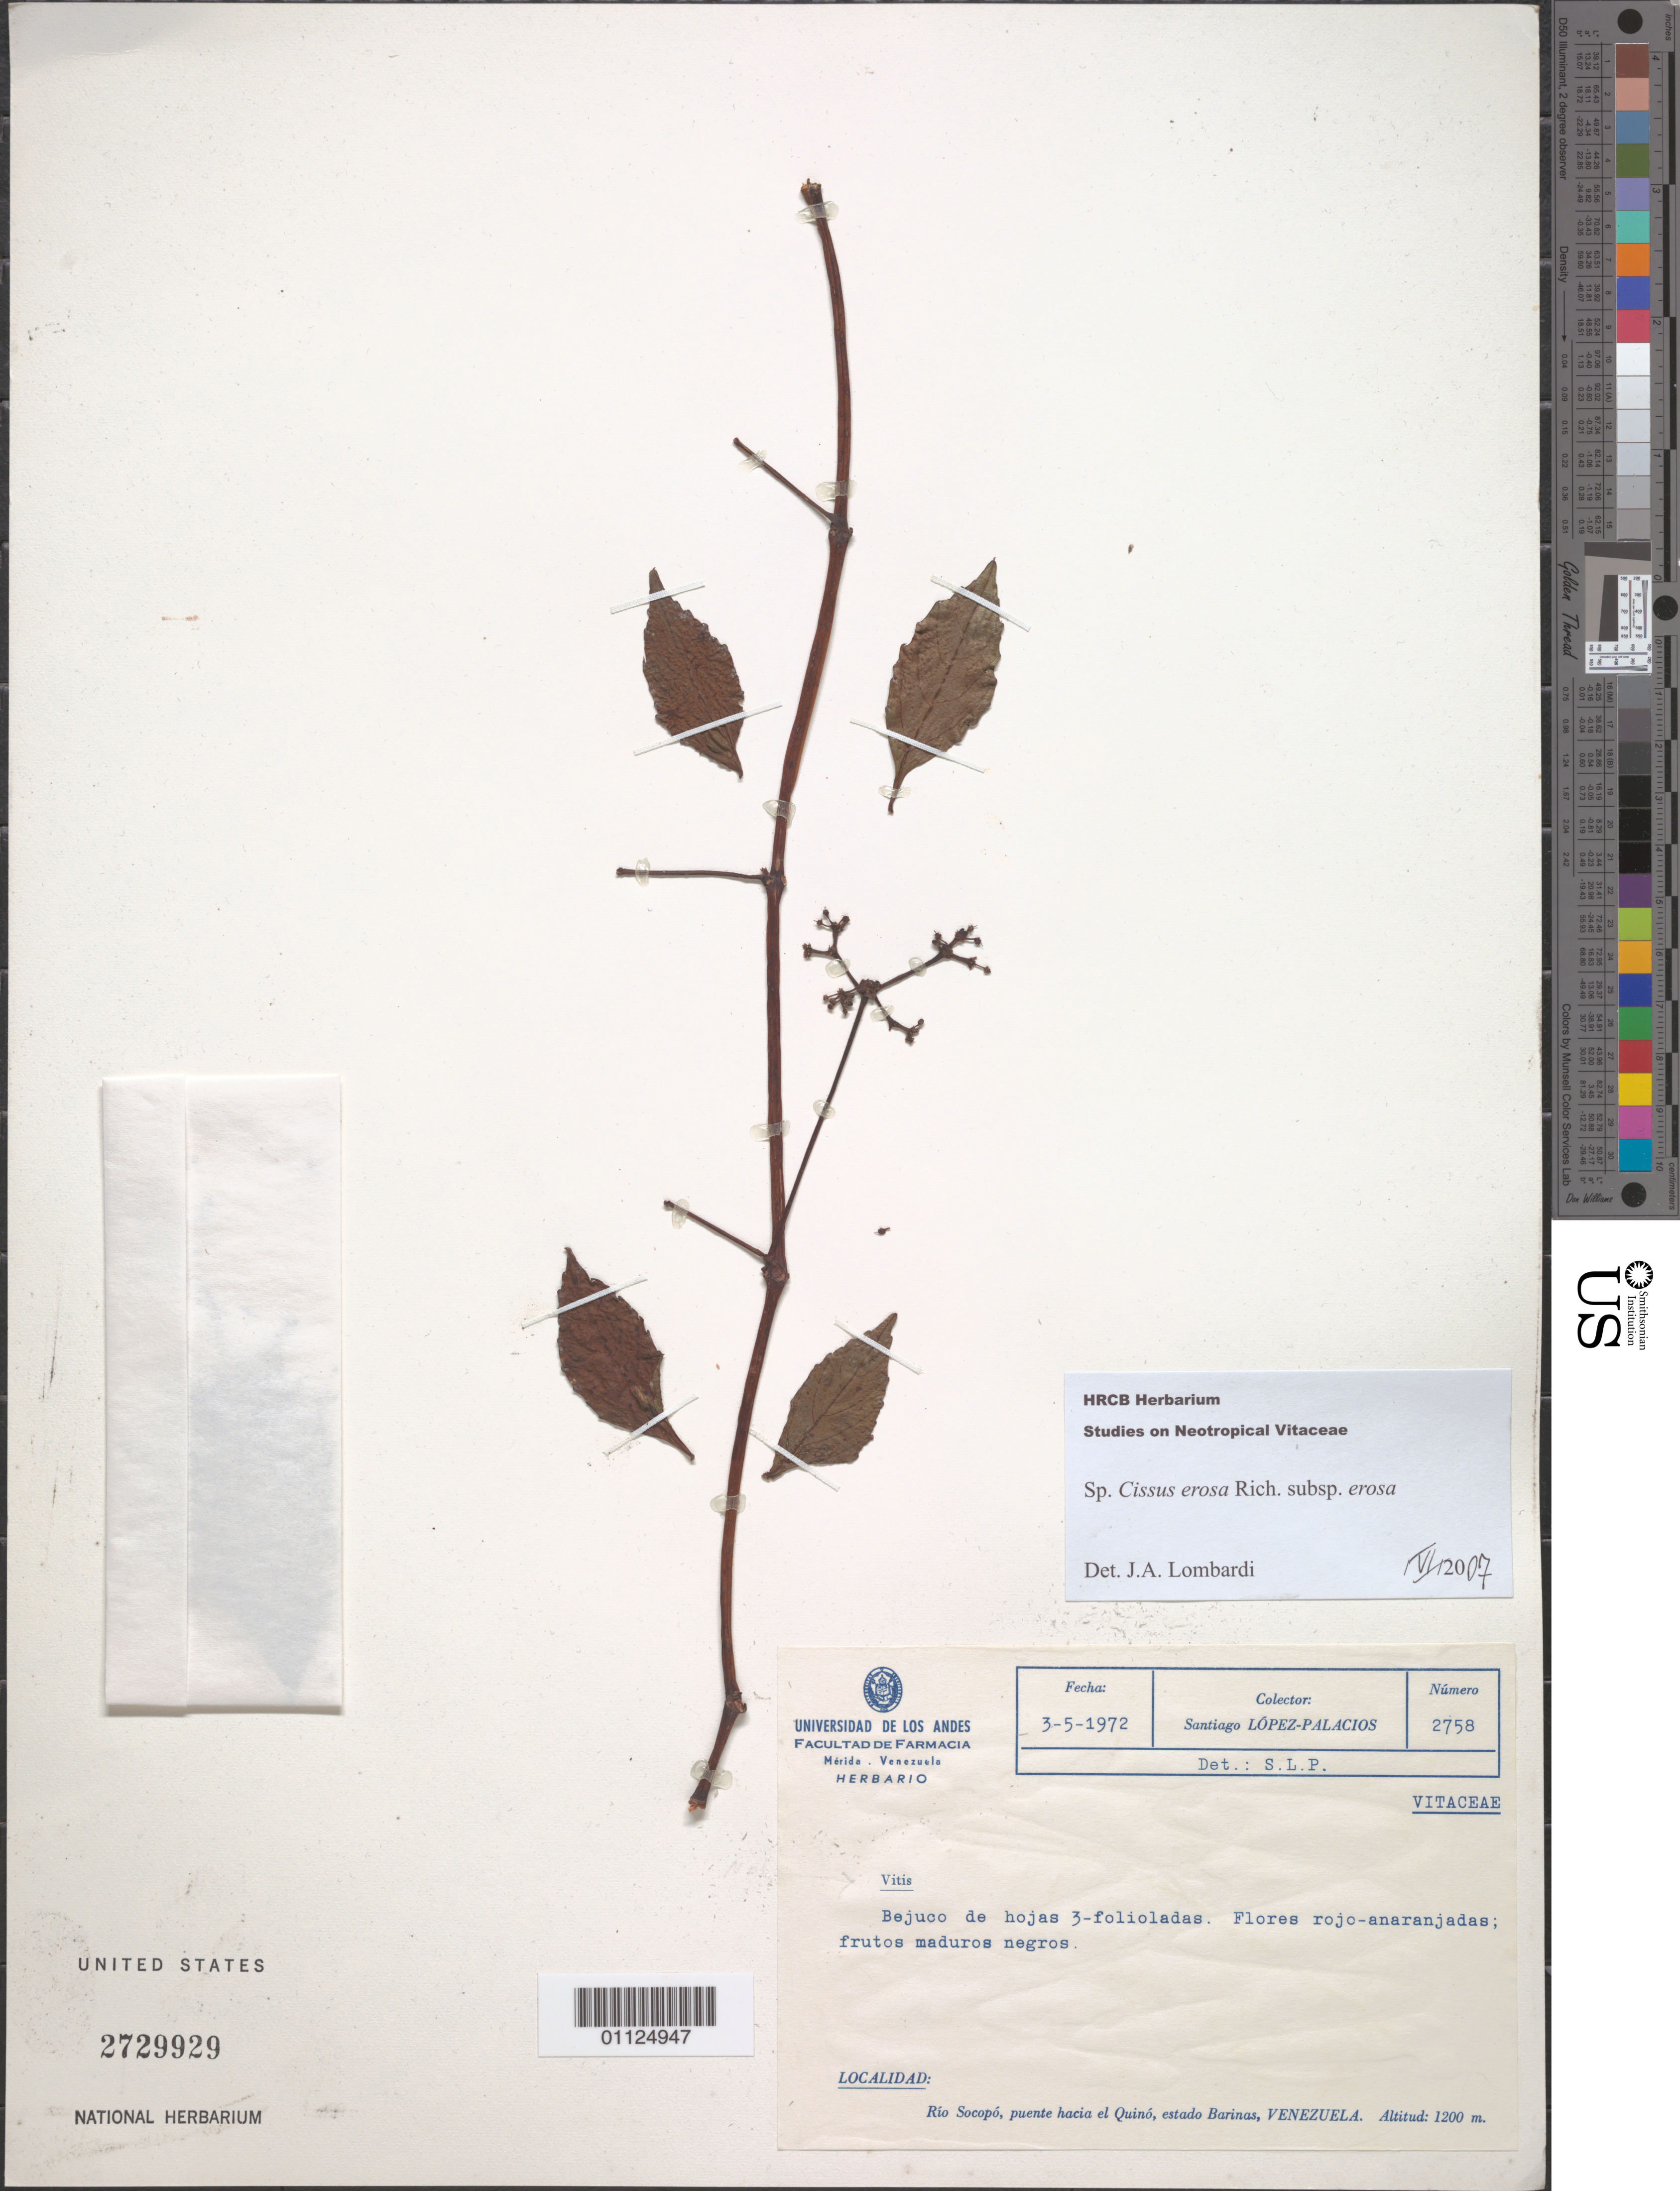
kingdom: Plantae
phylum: Tracheophyta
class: Magnoliopsida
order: Vitales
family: Vitaceae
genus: Cissus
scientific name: Cissus erosa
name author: Rich.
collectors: S. López-Palacios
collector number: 2758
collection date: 1972-05-03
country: Venezuela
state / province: Barinas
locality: Rio Socopo, puente hacia el Quino.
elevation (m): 1200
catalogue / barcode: US 2729929